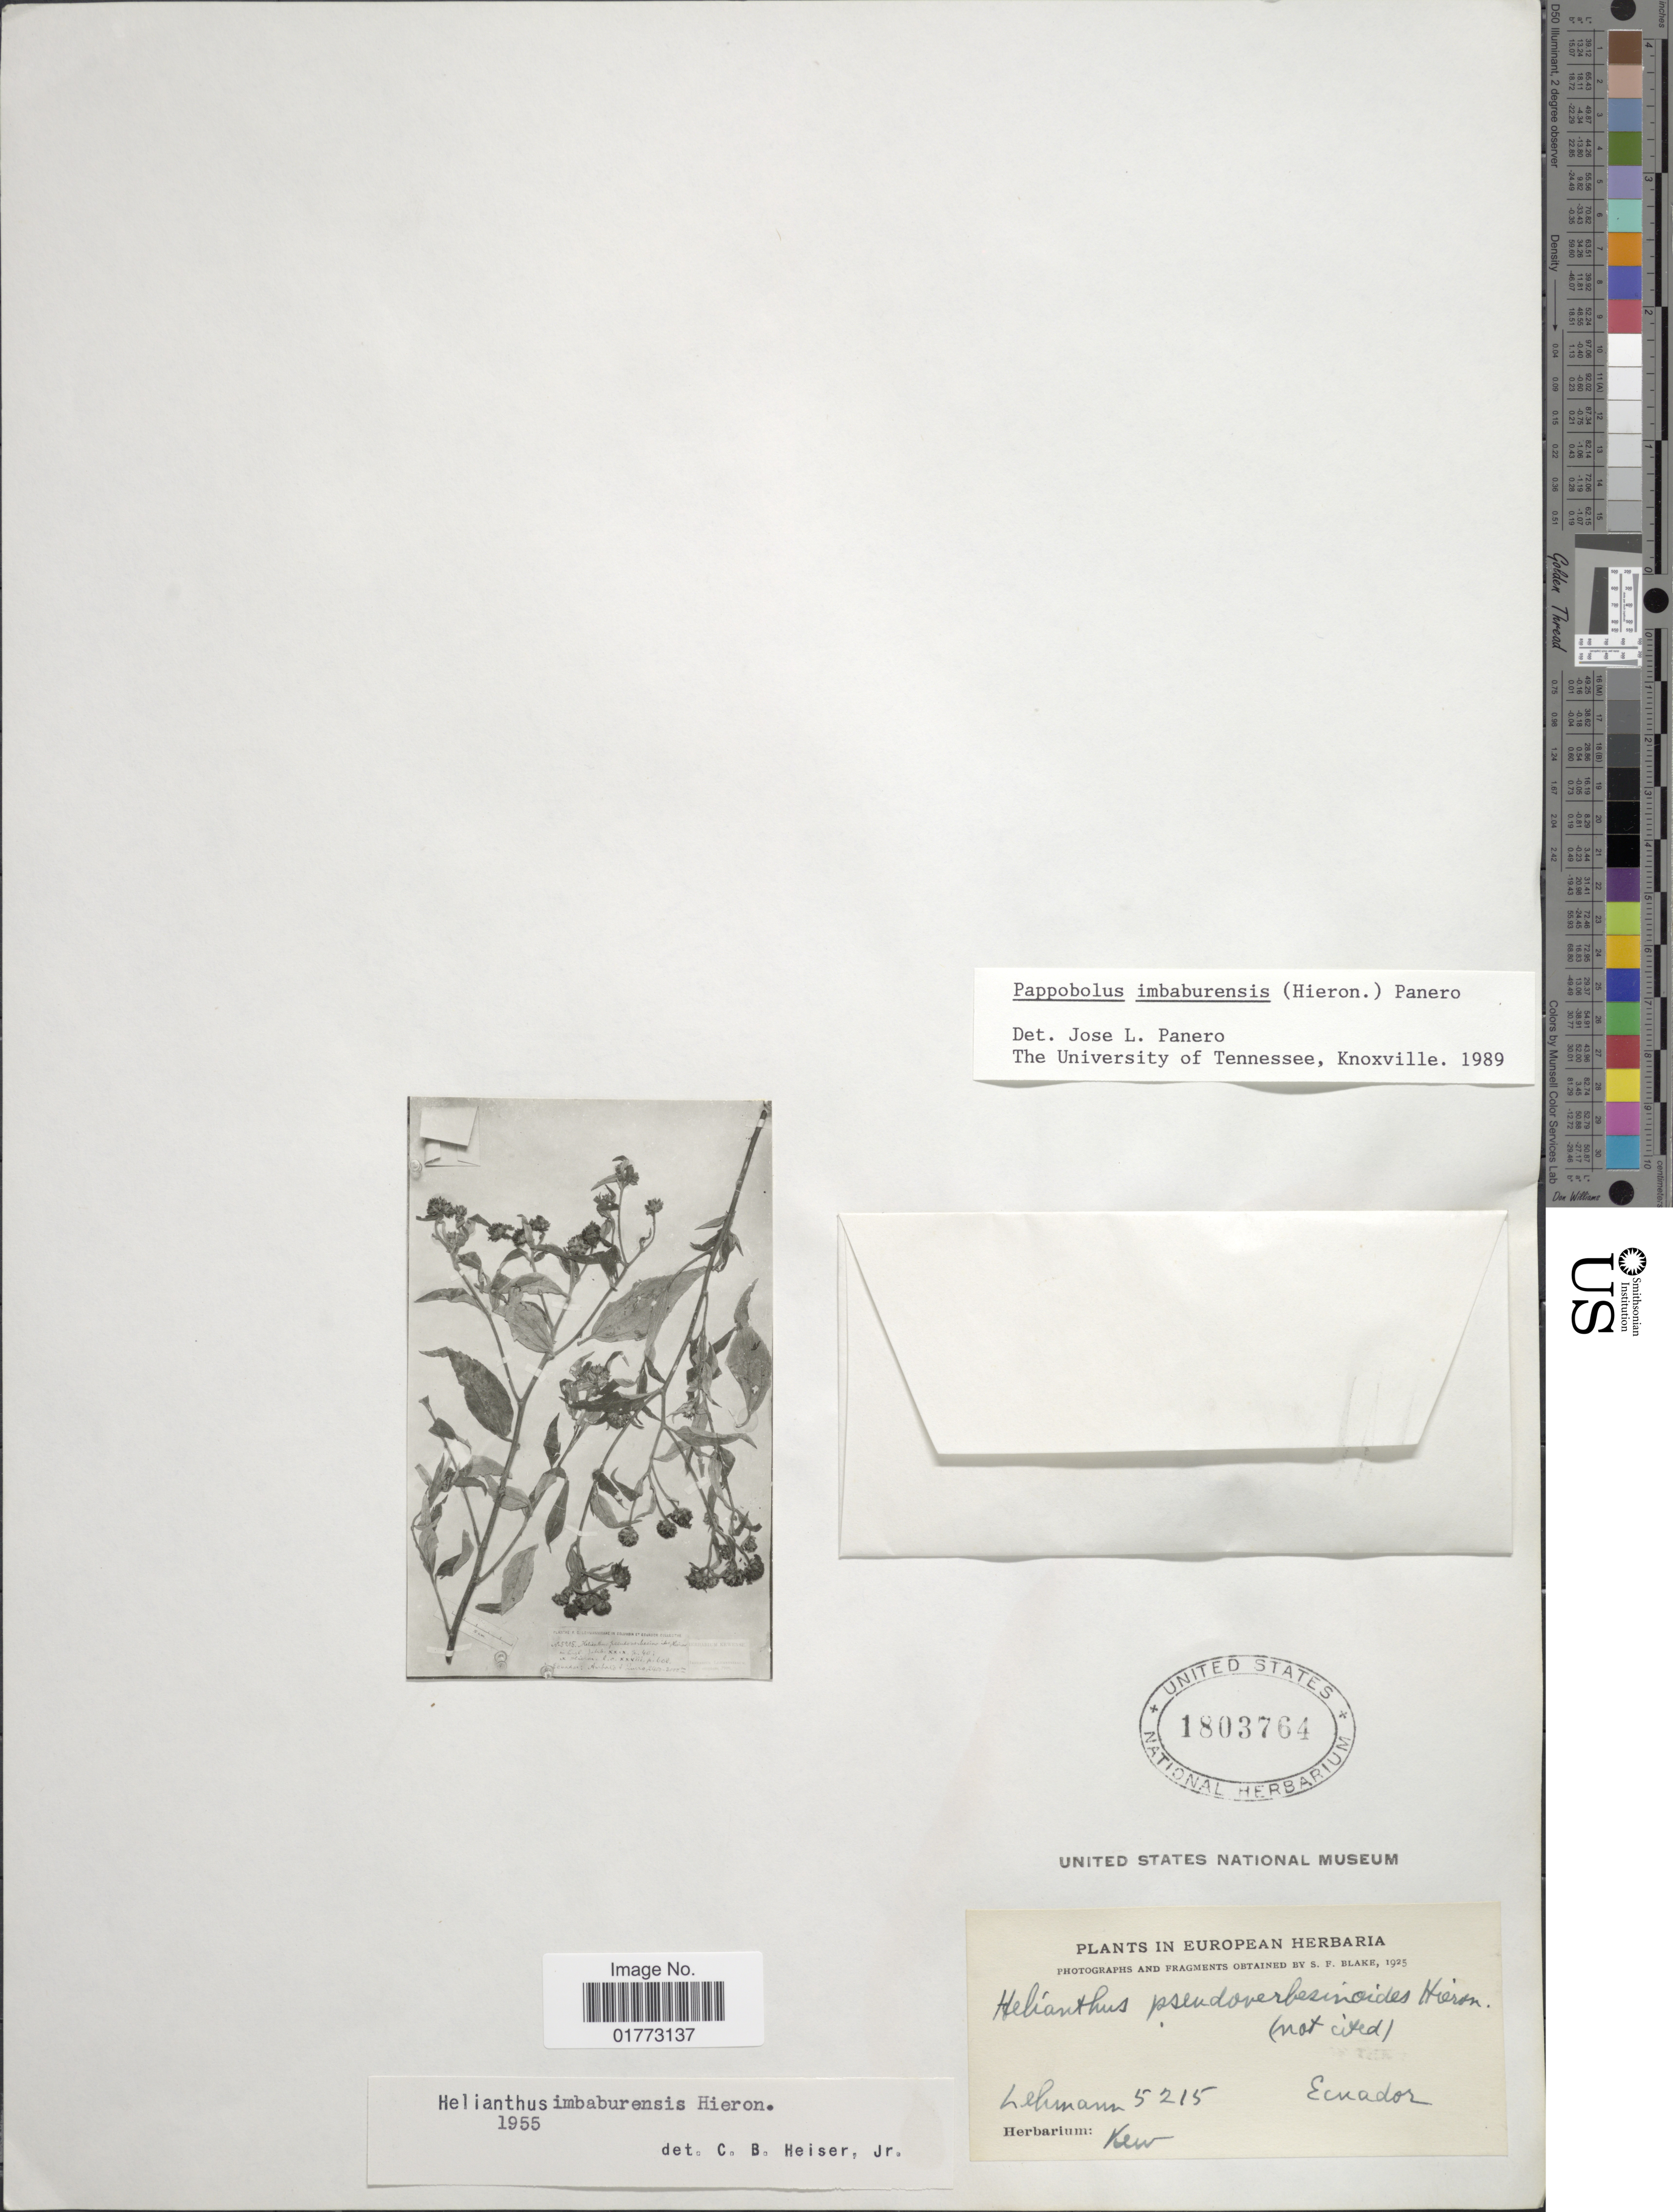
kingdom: Plantae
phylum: Tracheophyta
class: Magnoliopsida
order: Asterales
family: Asteraceae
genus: Pappobolus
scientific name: Pappobolus imbaburensis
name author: (Hieron.) Panero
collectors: -. Lehmann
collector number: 5215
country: Ecuador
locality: Ecuador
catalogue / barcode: US 1803764